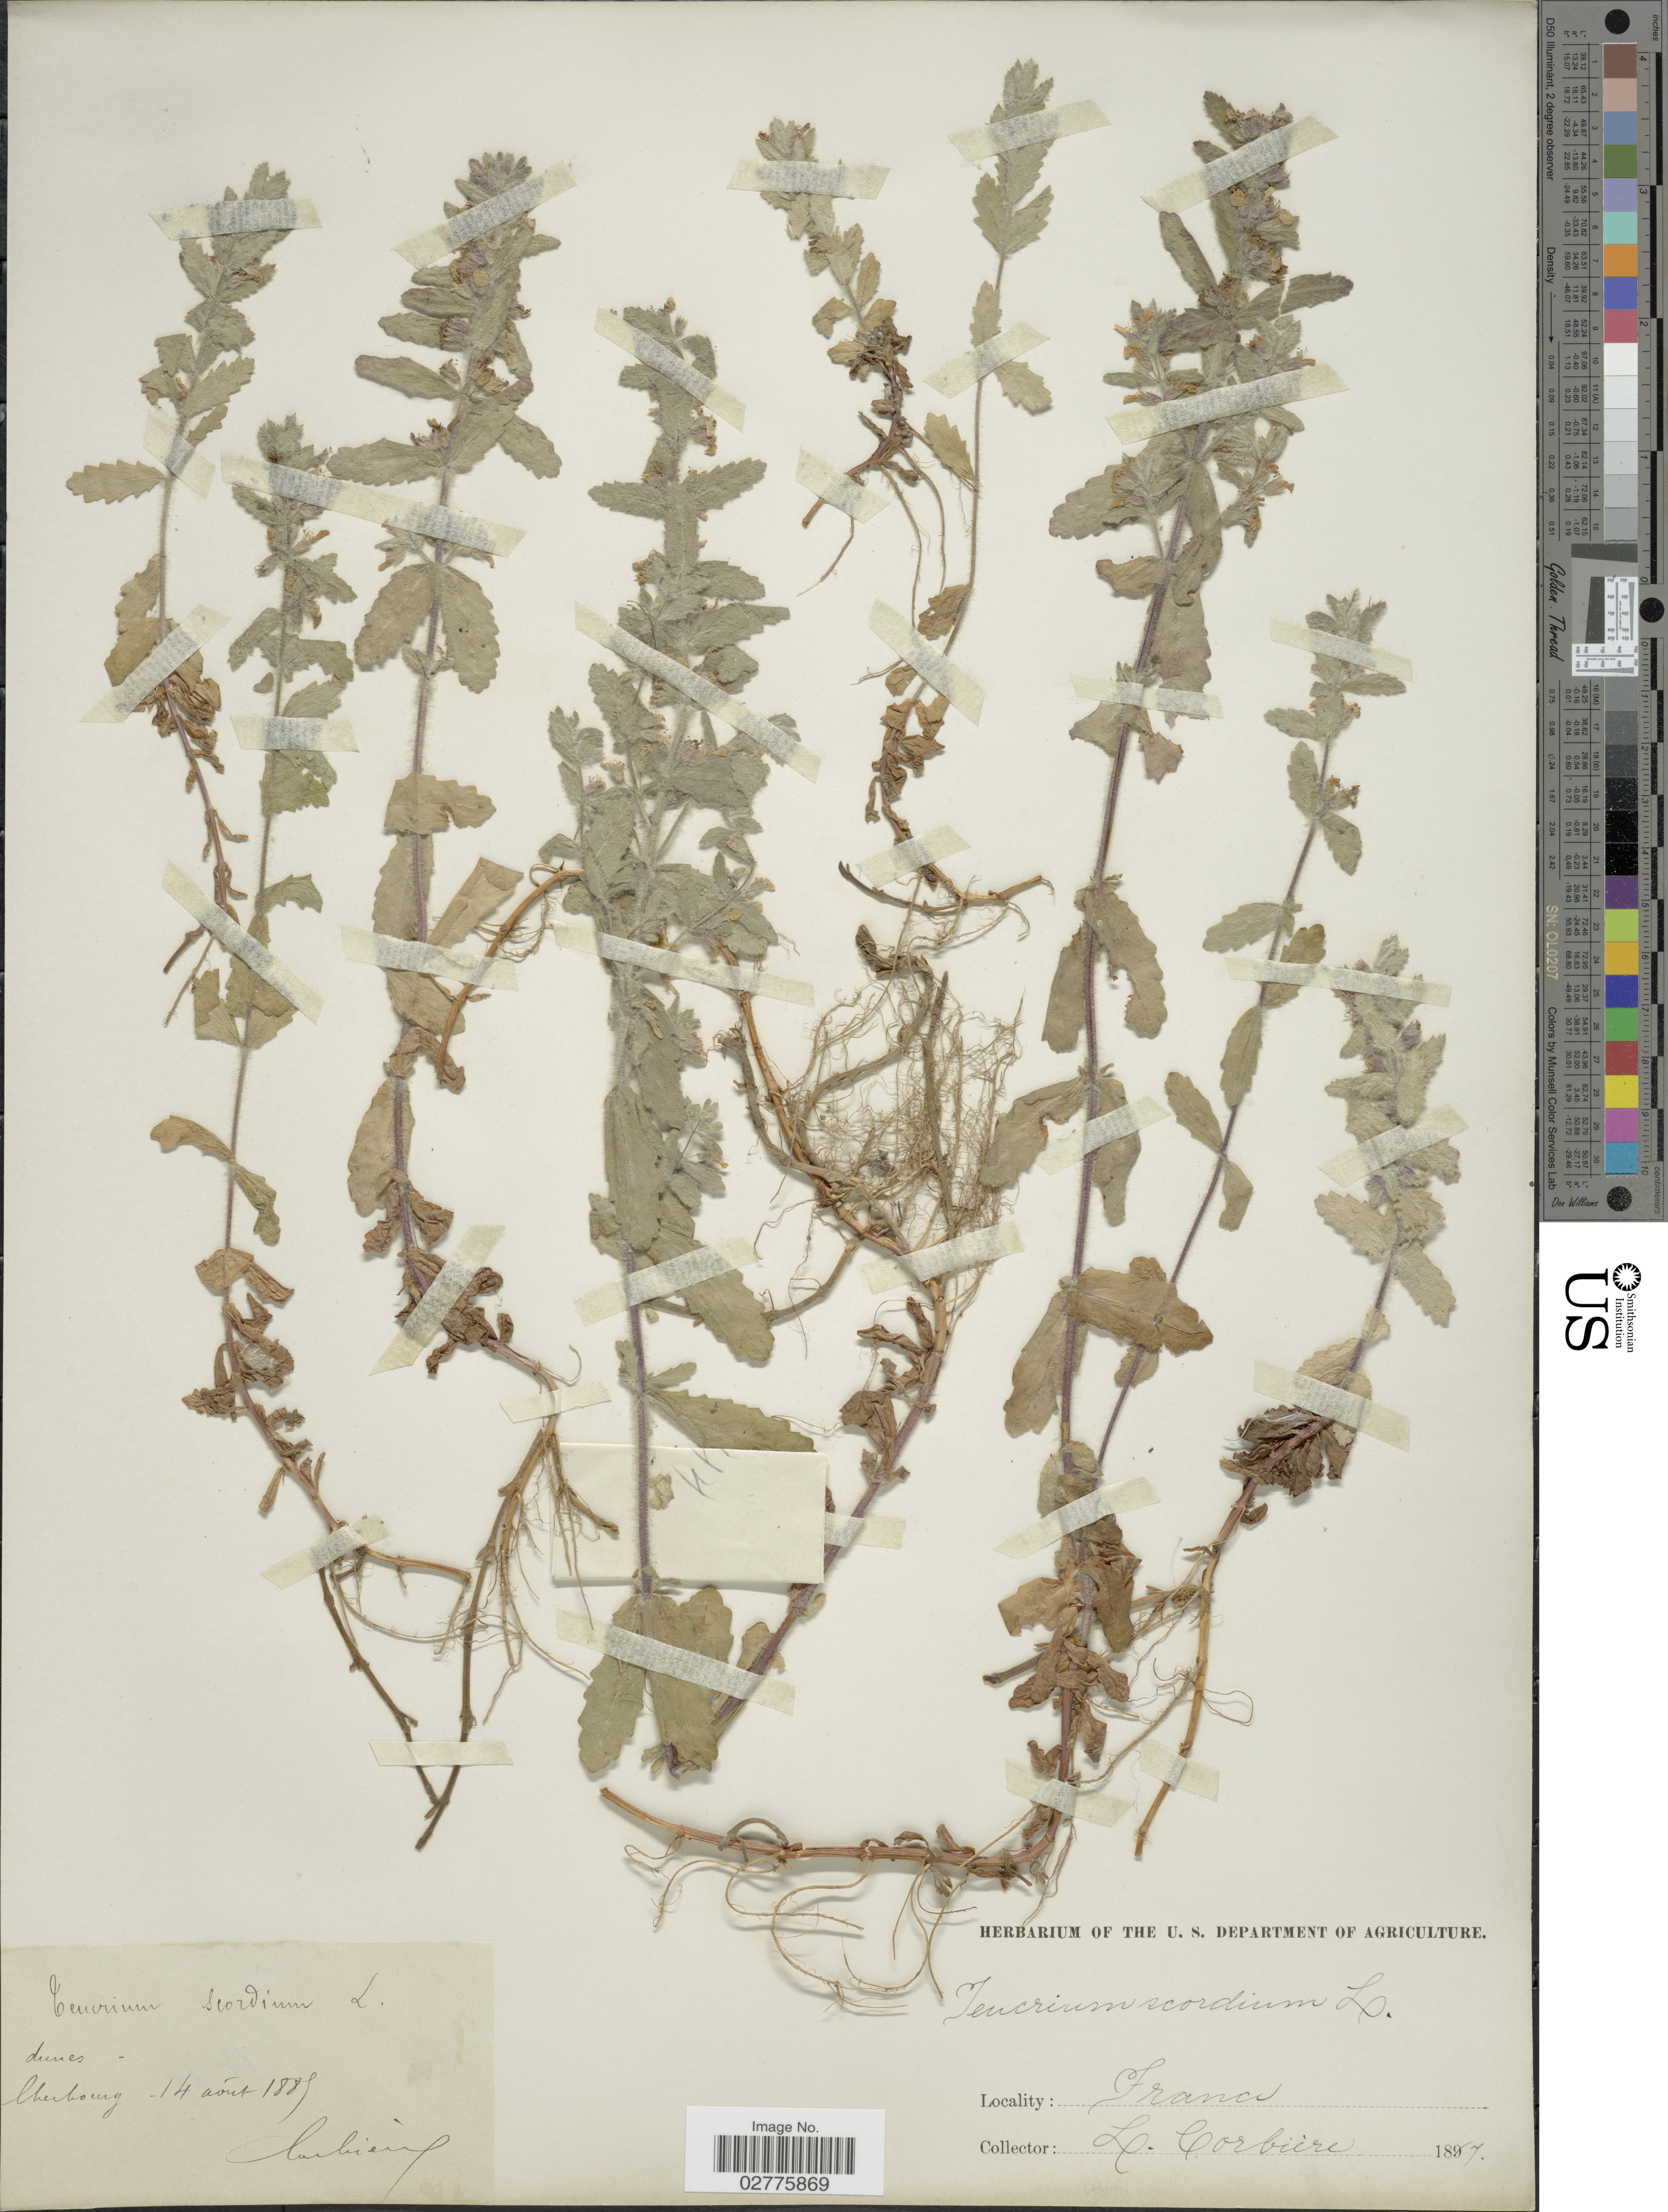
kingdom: Plantae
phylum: Tracheophyta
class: Magnoliopsida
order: Lamiales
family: Lamiaceae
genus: Teucrium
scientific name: Teucrium scordium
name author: L.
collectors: L. Corbière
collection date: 1889-08-14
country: France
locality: Cherbourg.